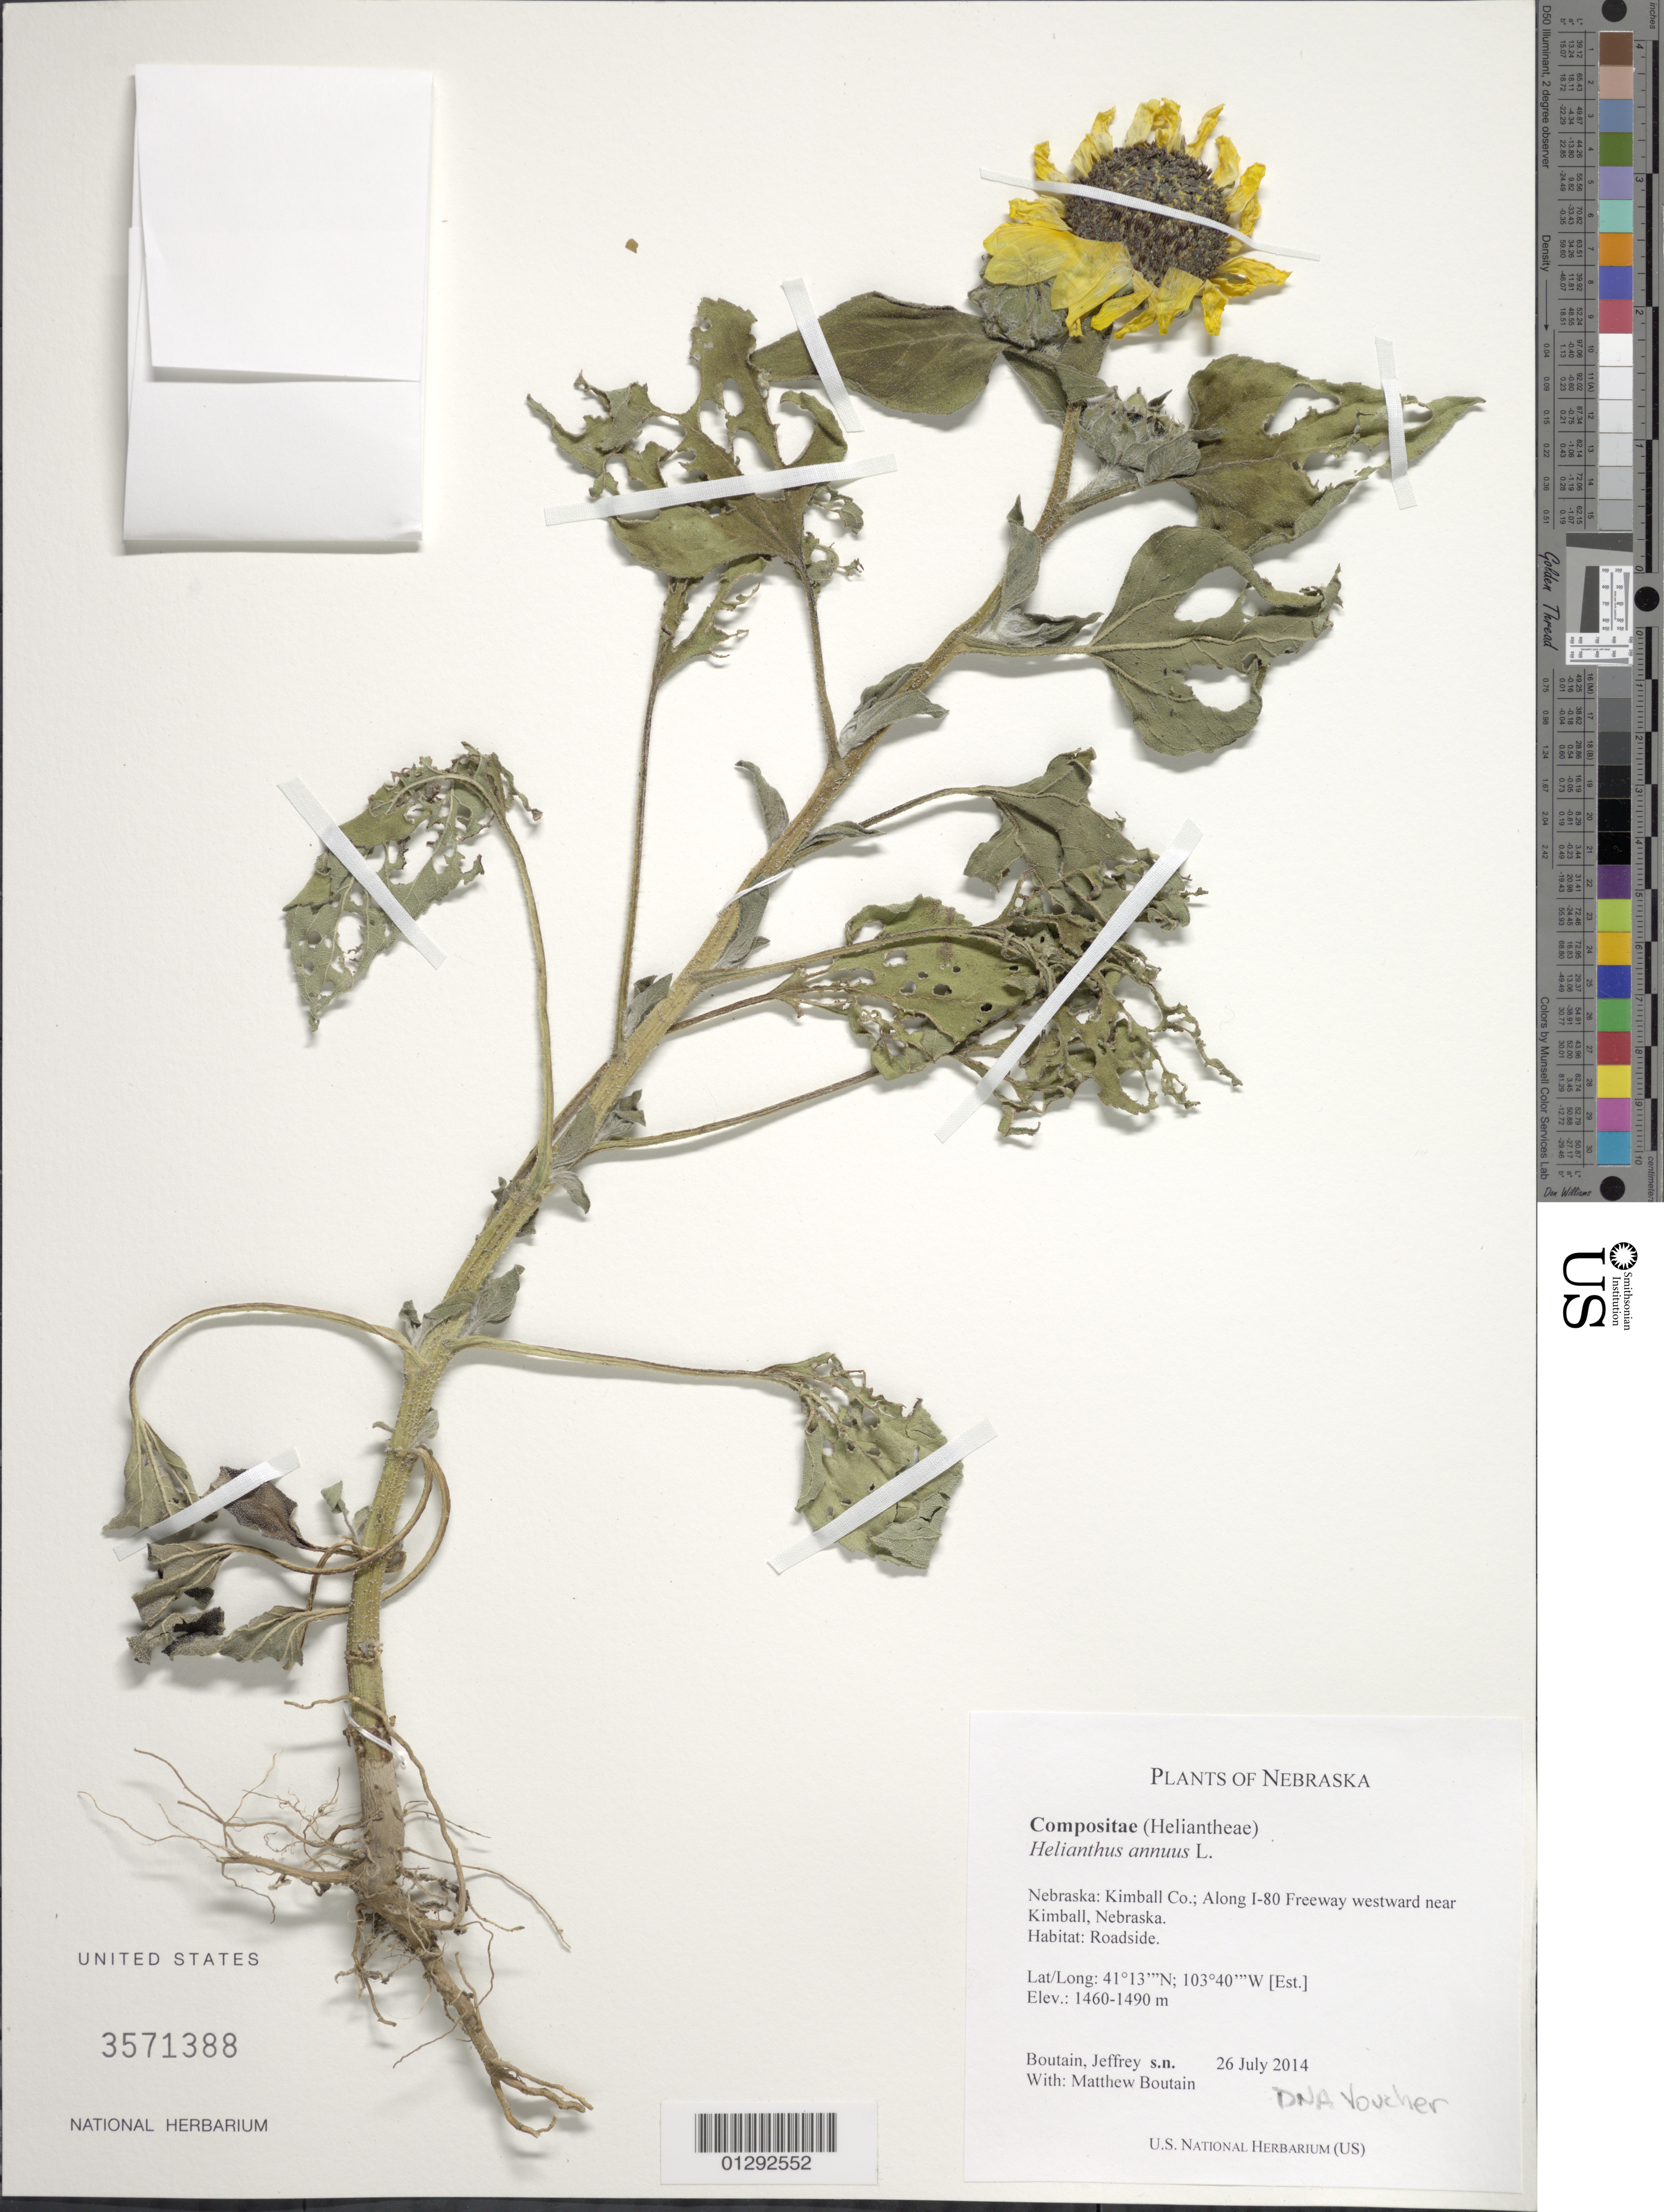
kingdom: Plantae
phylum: Tracheophyta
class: Magnoliopsida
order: Asterales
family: Asteraceae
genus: Helianthus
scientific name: Helianthus annuus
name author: L.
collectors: J. Boutain & M. Boutain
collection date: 2014-07-26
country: United States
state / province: Nebraska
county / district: Kimball County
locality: Along I-80 freeway westward near Kimball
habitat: roadside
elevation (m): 1460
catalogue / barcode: US 3571388